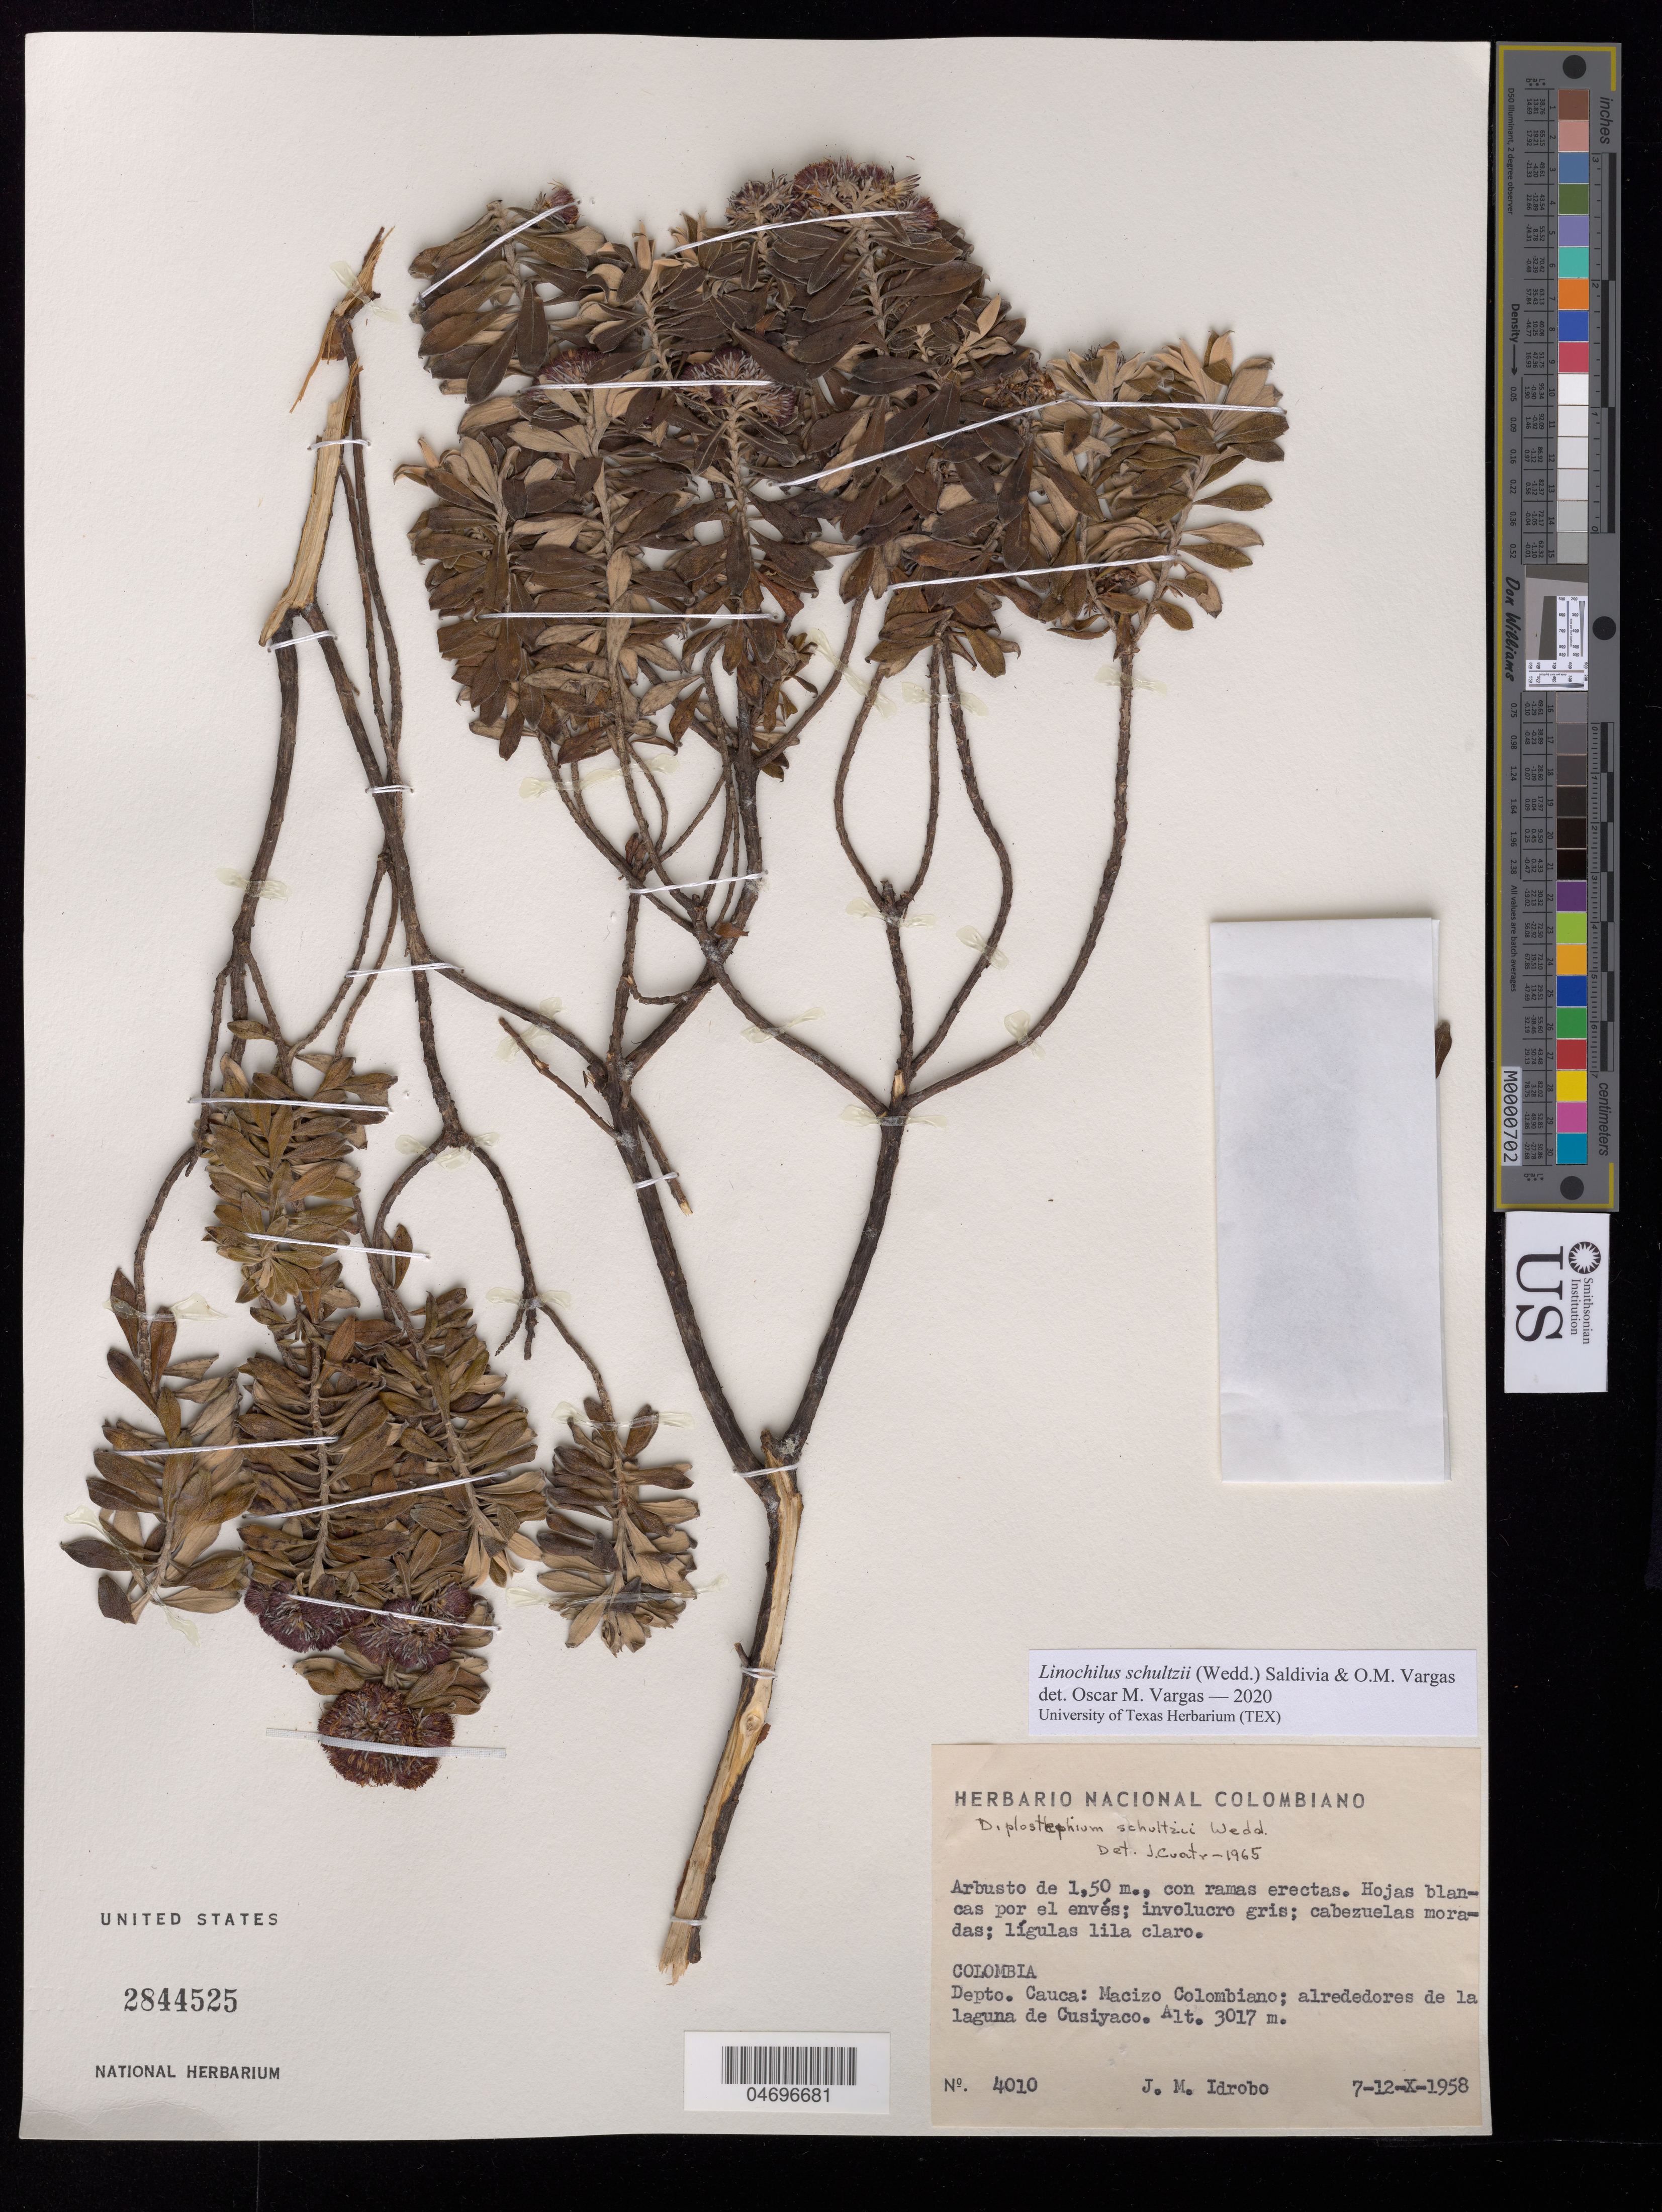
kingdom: Plantae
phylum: Tracheophyta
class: Magnoliopsida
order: Asterales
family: Asteraceae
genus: Linochilus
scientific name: Linochilus schultzii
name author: (Wedd.) Saldivia & O.M. Vargas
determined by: Vargas, Oscar M.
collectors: J. M. Idrobo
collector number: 4010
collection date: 1958-12-07/1958-12-12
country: Colombia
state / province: Cauca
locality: Macizo Colombiano; alrededores de la laguna de Cusiyaco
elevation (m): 3017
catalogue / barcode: US 2844525